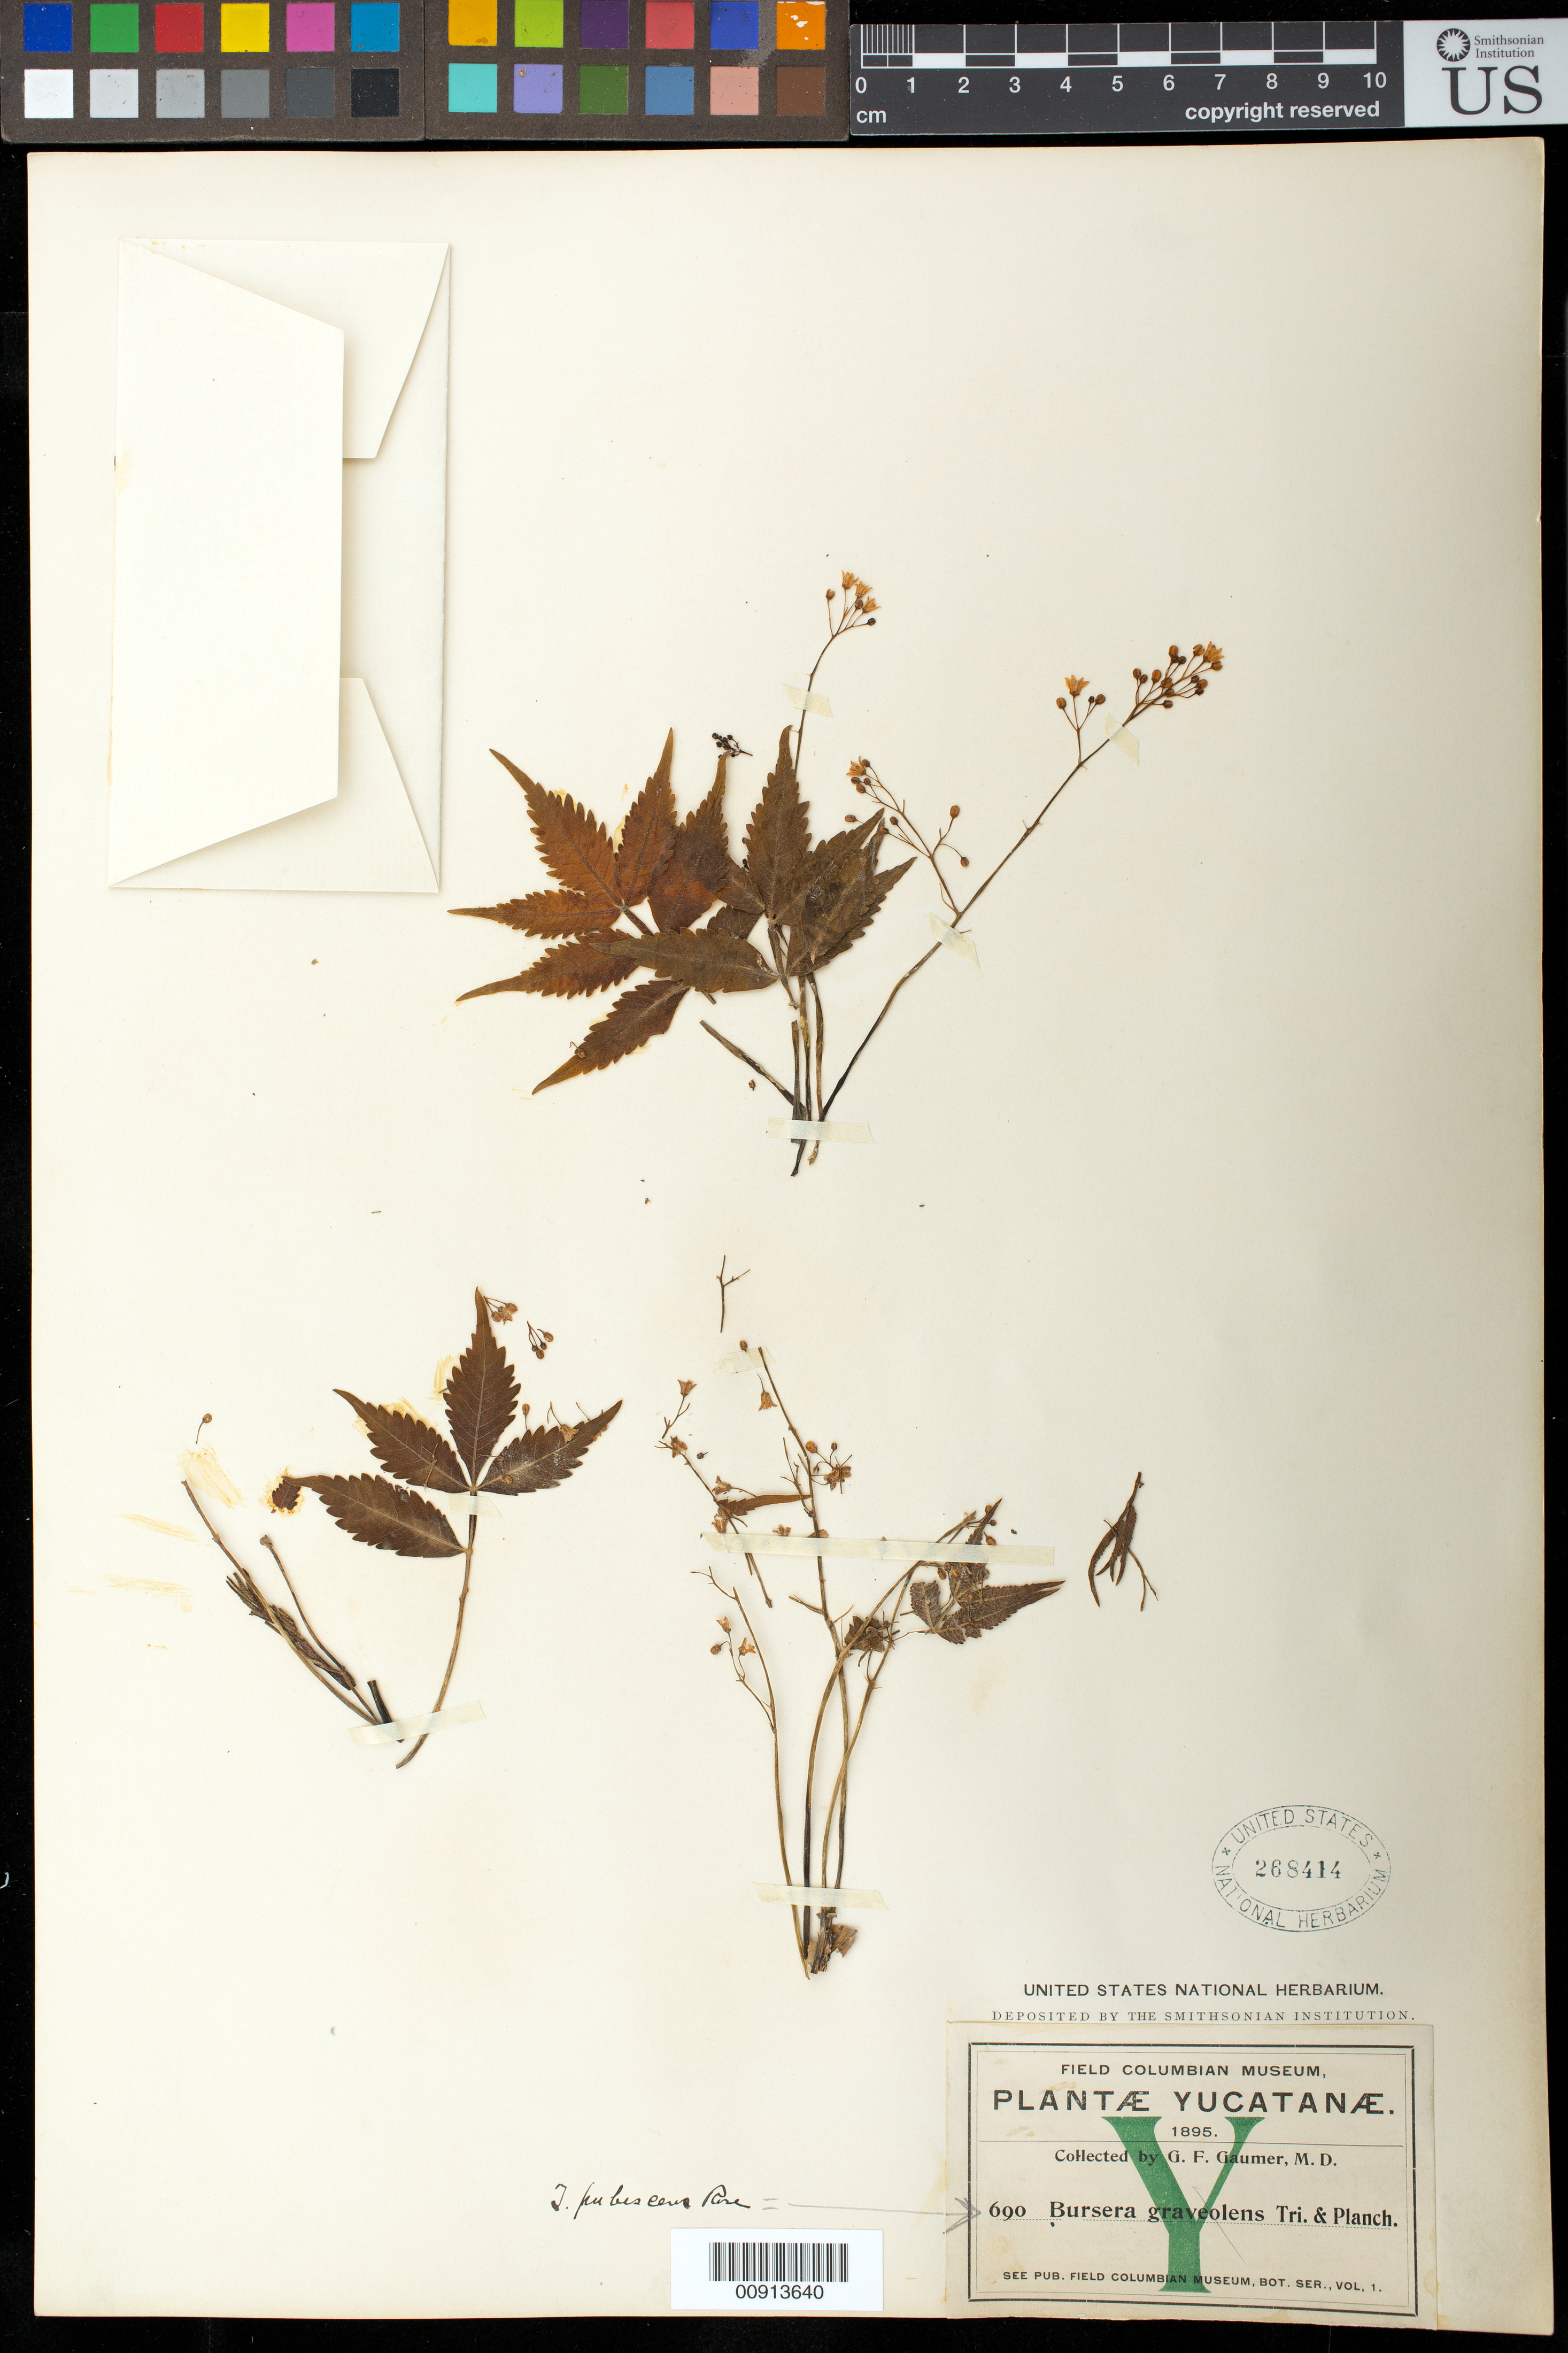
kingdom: Plantae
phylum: Tracheophyta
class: Magnoliopsida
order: Sapindales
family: Burseraceae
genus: Bursera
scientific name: Bursera veracruziana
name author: E. Collins & A. Weeks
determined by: Collins, Elizabeth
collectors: G. F. Gaumer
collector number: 690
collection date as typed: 1895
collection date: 1895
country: Mexico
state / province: Yucatán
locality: Yucatán.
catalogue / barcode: US 268414